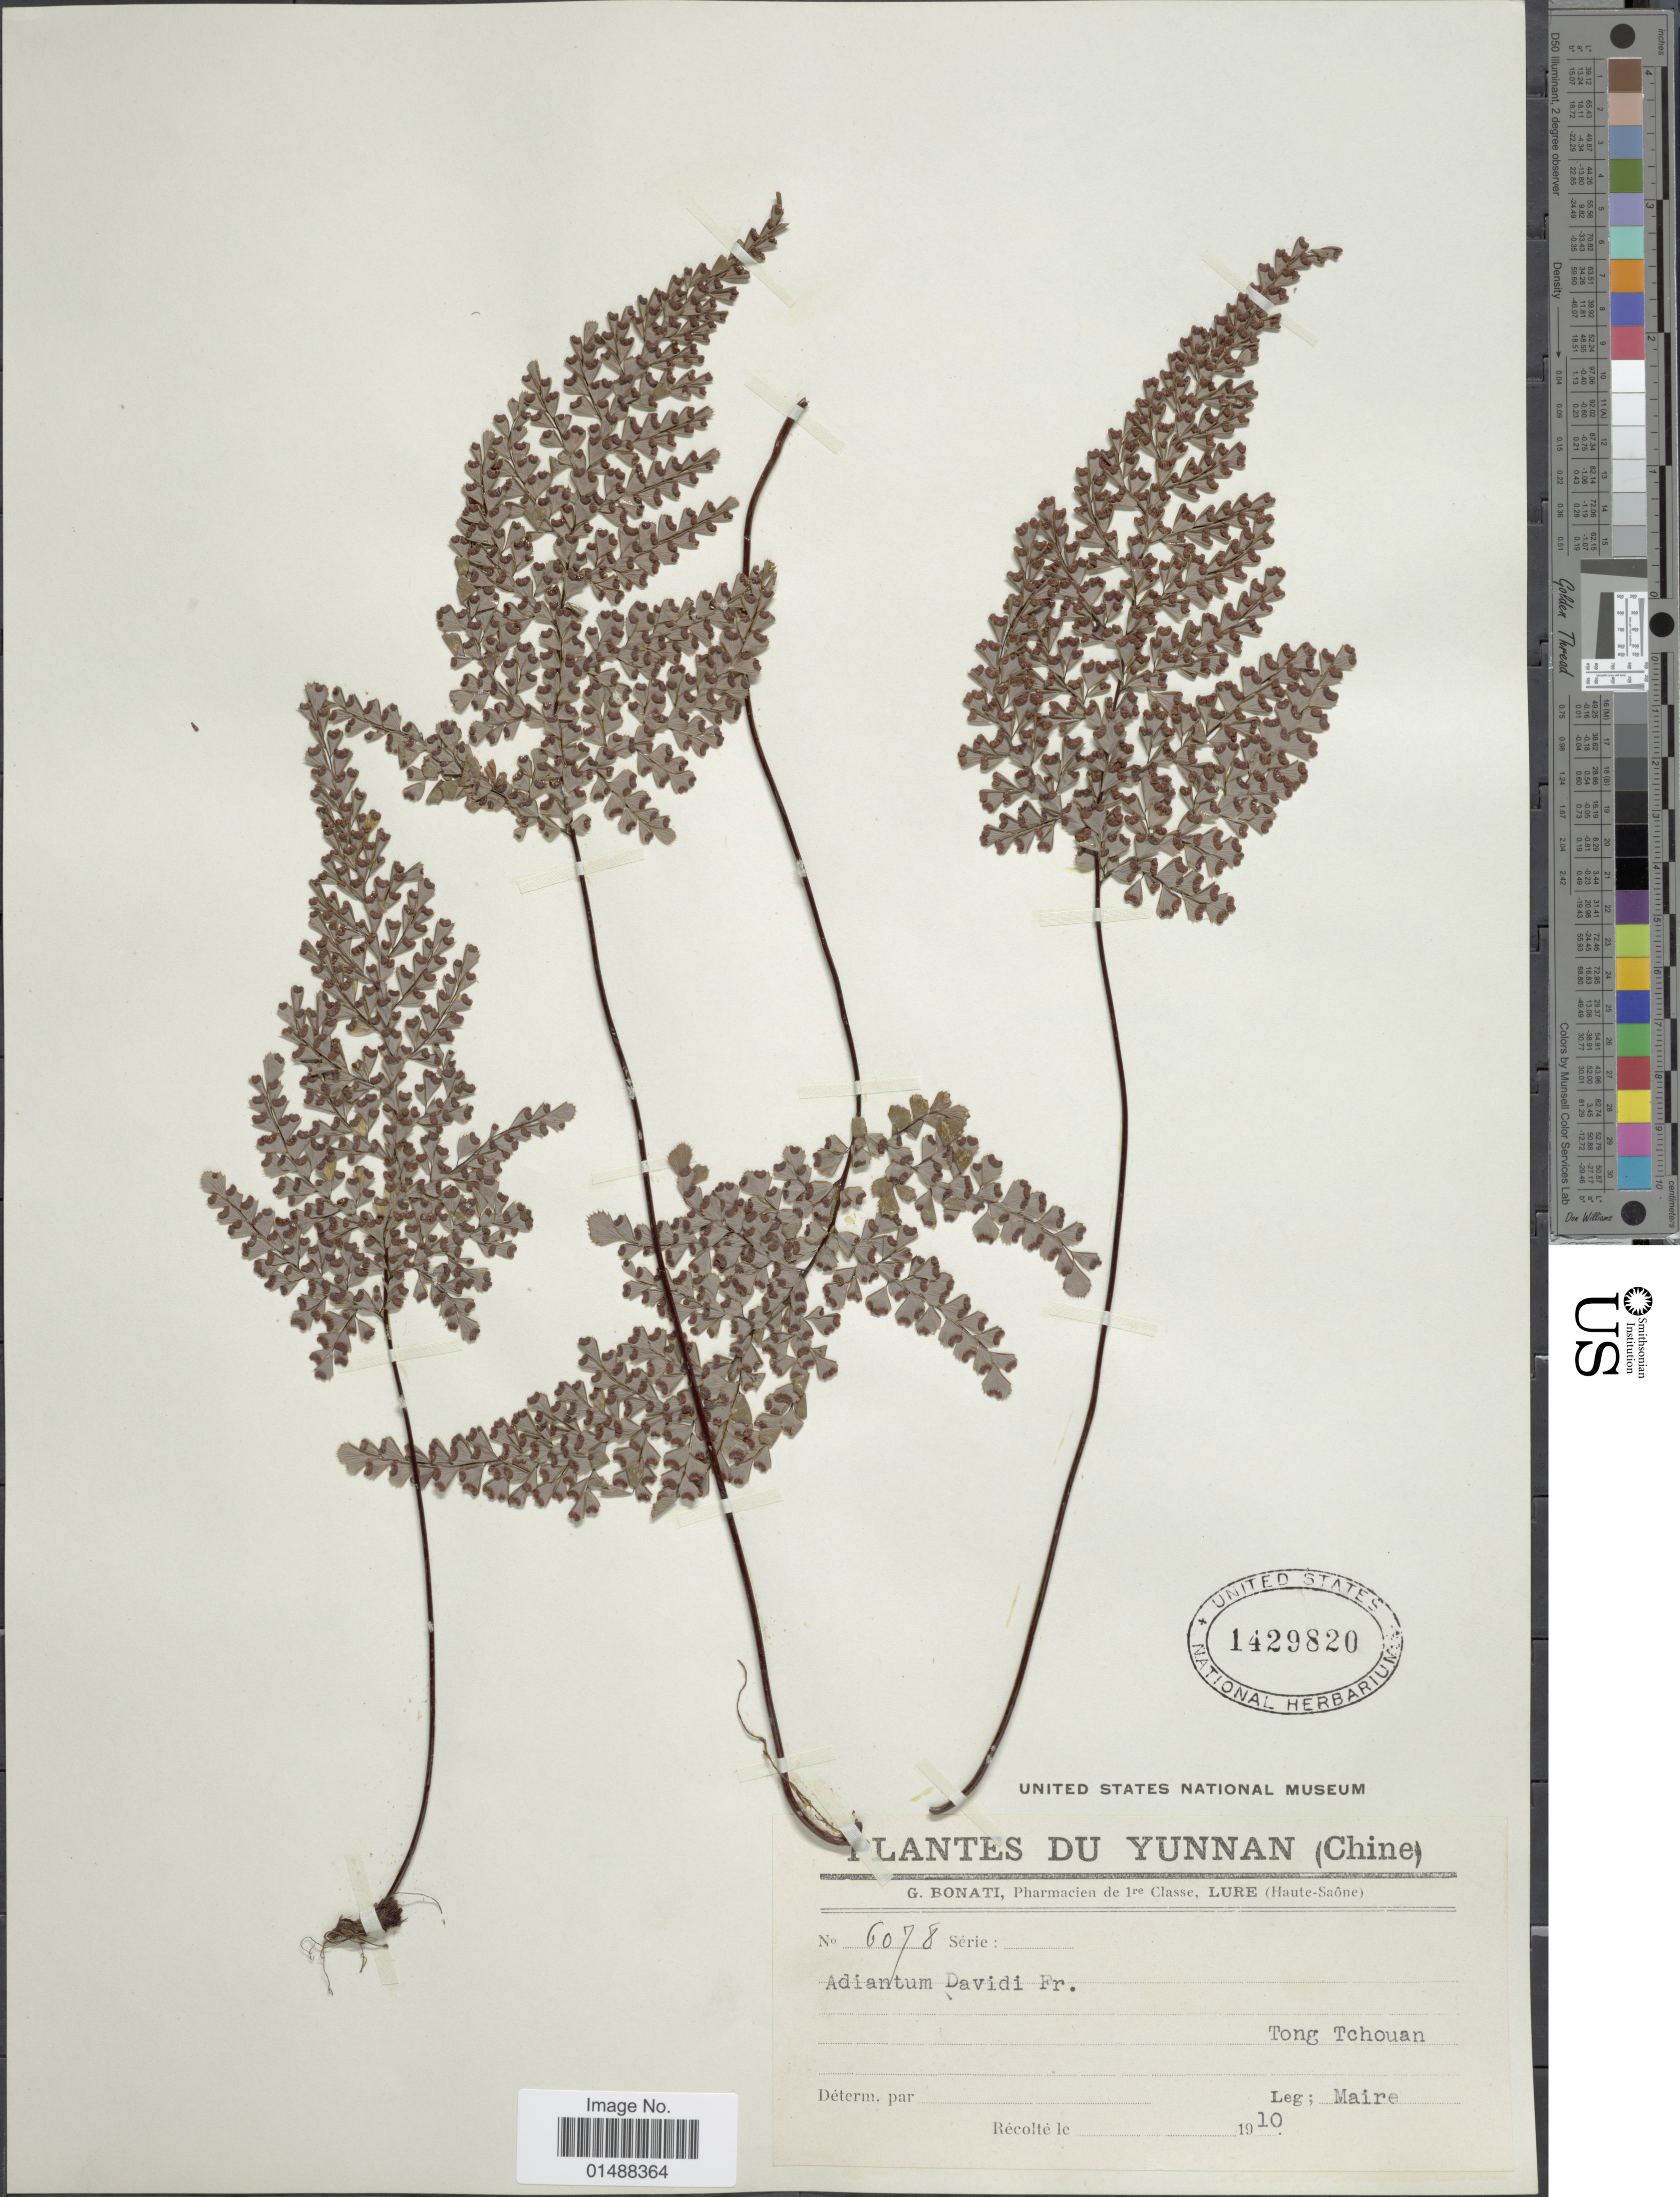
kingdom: Plantae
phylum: Tracheophyta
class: Polypodiopsida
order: Polypodiales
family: Pteridaceae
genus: Adiantum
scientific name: Adiantum davidii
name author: Franch.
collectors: Maire, --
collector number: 6078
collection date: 1910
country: China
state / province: Yunnan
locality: Yunnan (Chine), Tong Tchouan.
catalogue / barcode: US 1429820